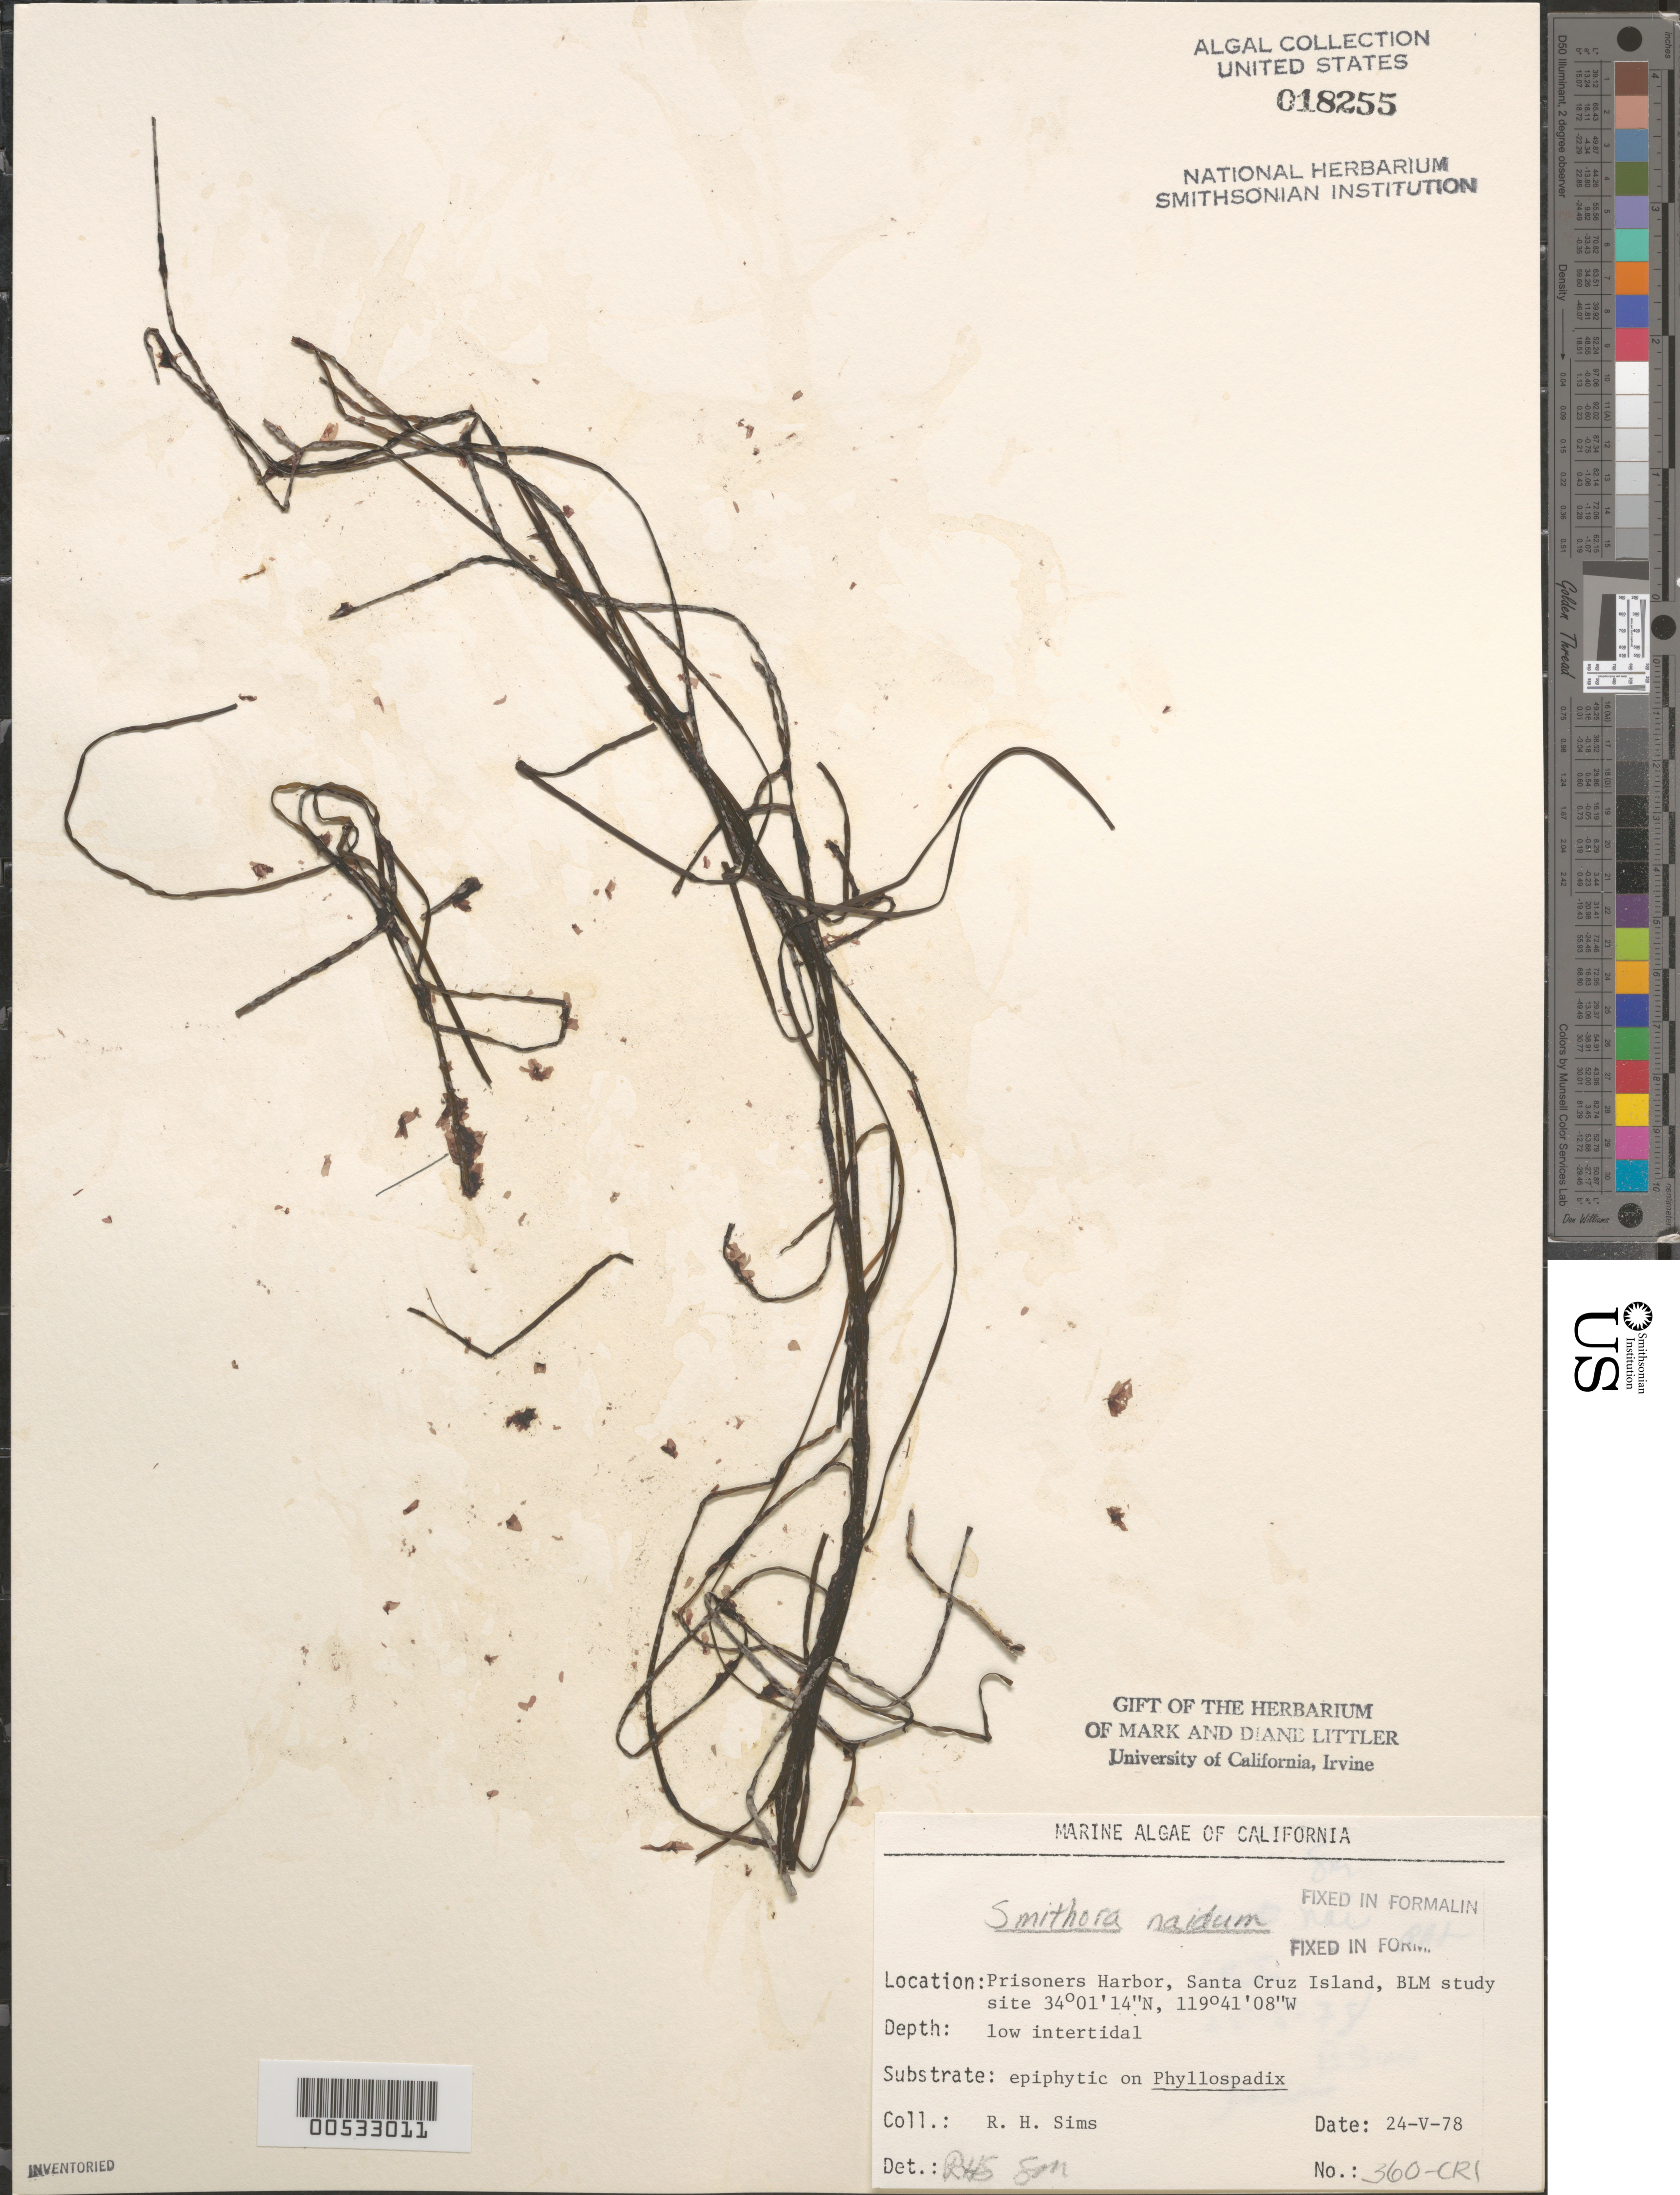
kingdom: Plantae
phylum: Rhodophyta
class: Compsopogonophyceae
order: Erythropeltidales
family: Erythrotrichiaceae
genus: Smithora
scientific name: Smithora naiadum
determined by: Sims, Robert H.; Murray, S. N.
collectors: R. H. Sims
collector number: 360-cri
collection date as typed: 24 May 1978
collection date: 1978-05-24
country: United States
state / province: California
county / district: Santa Barbara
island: Santa Cruz Island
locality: Prisoners Harbor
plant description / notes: BLM-SOCALBIGHT Rocky Intertidal Survey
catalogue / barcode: US 18255